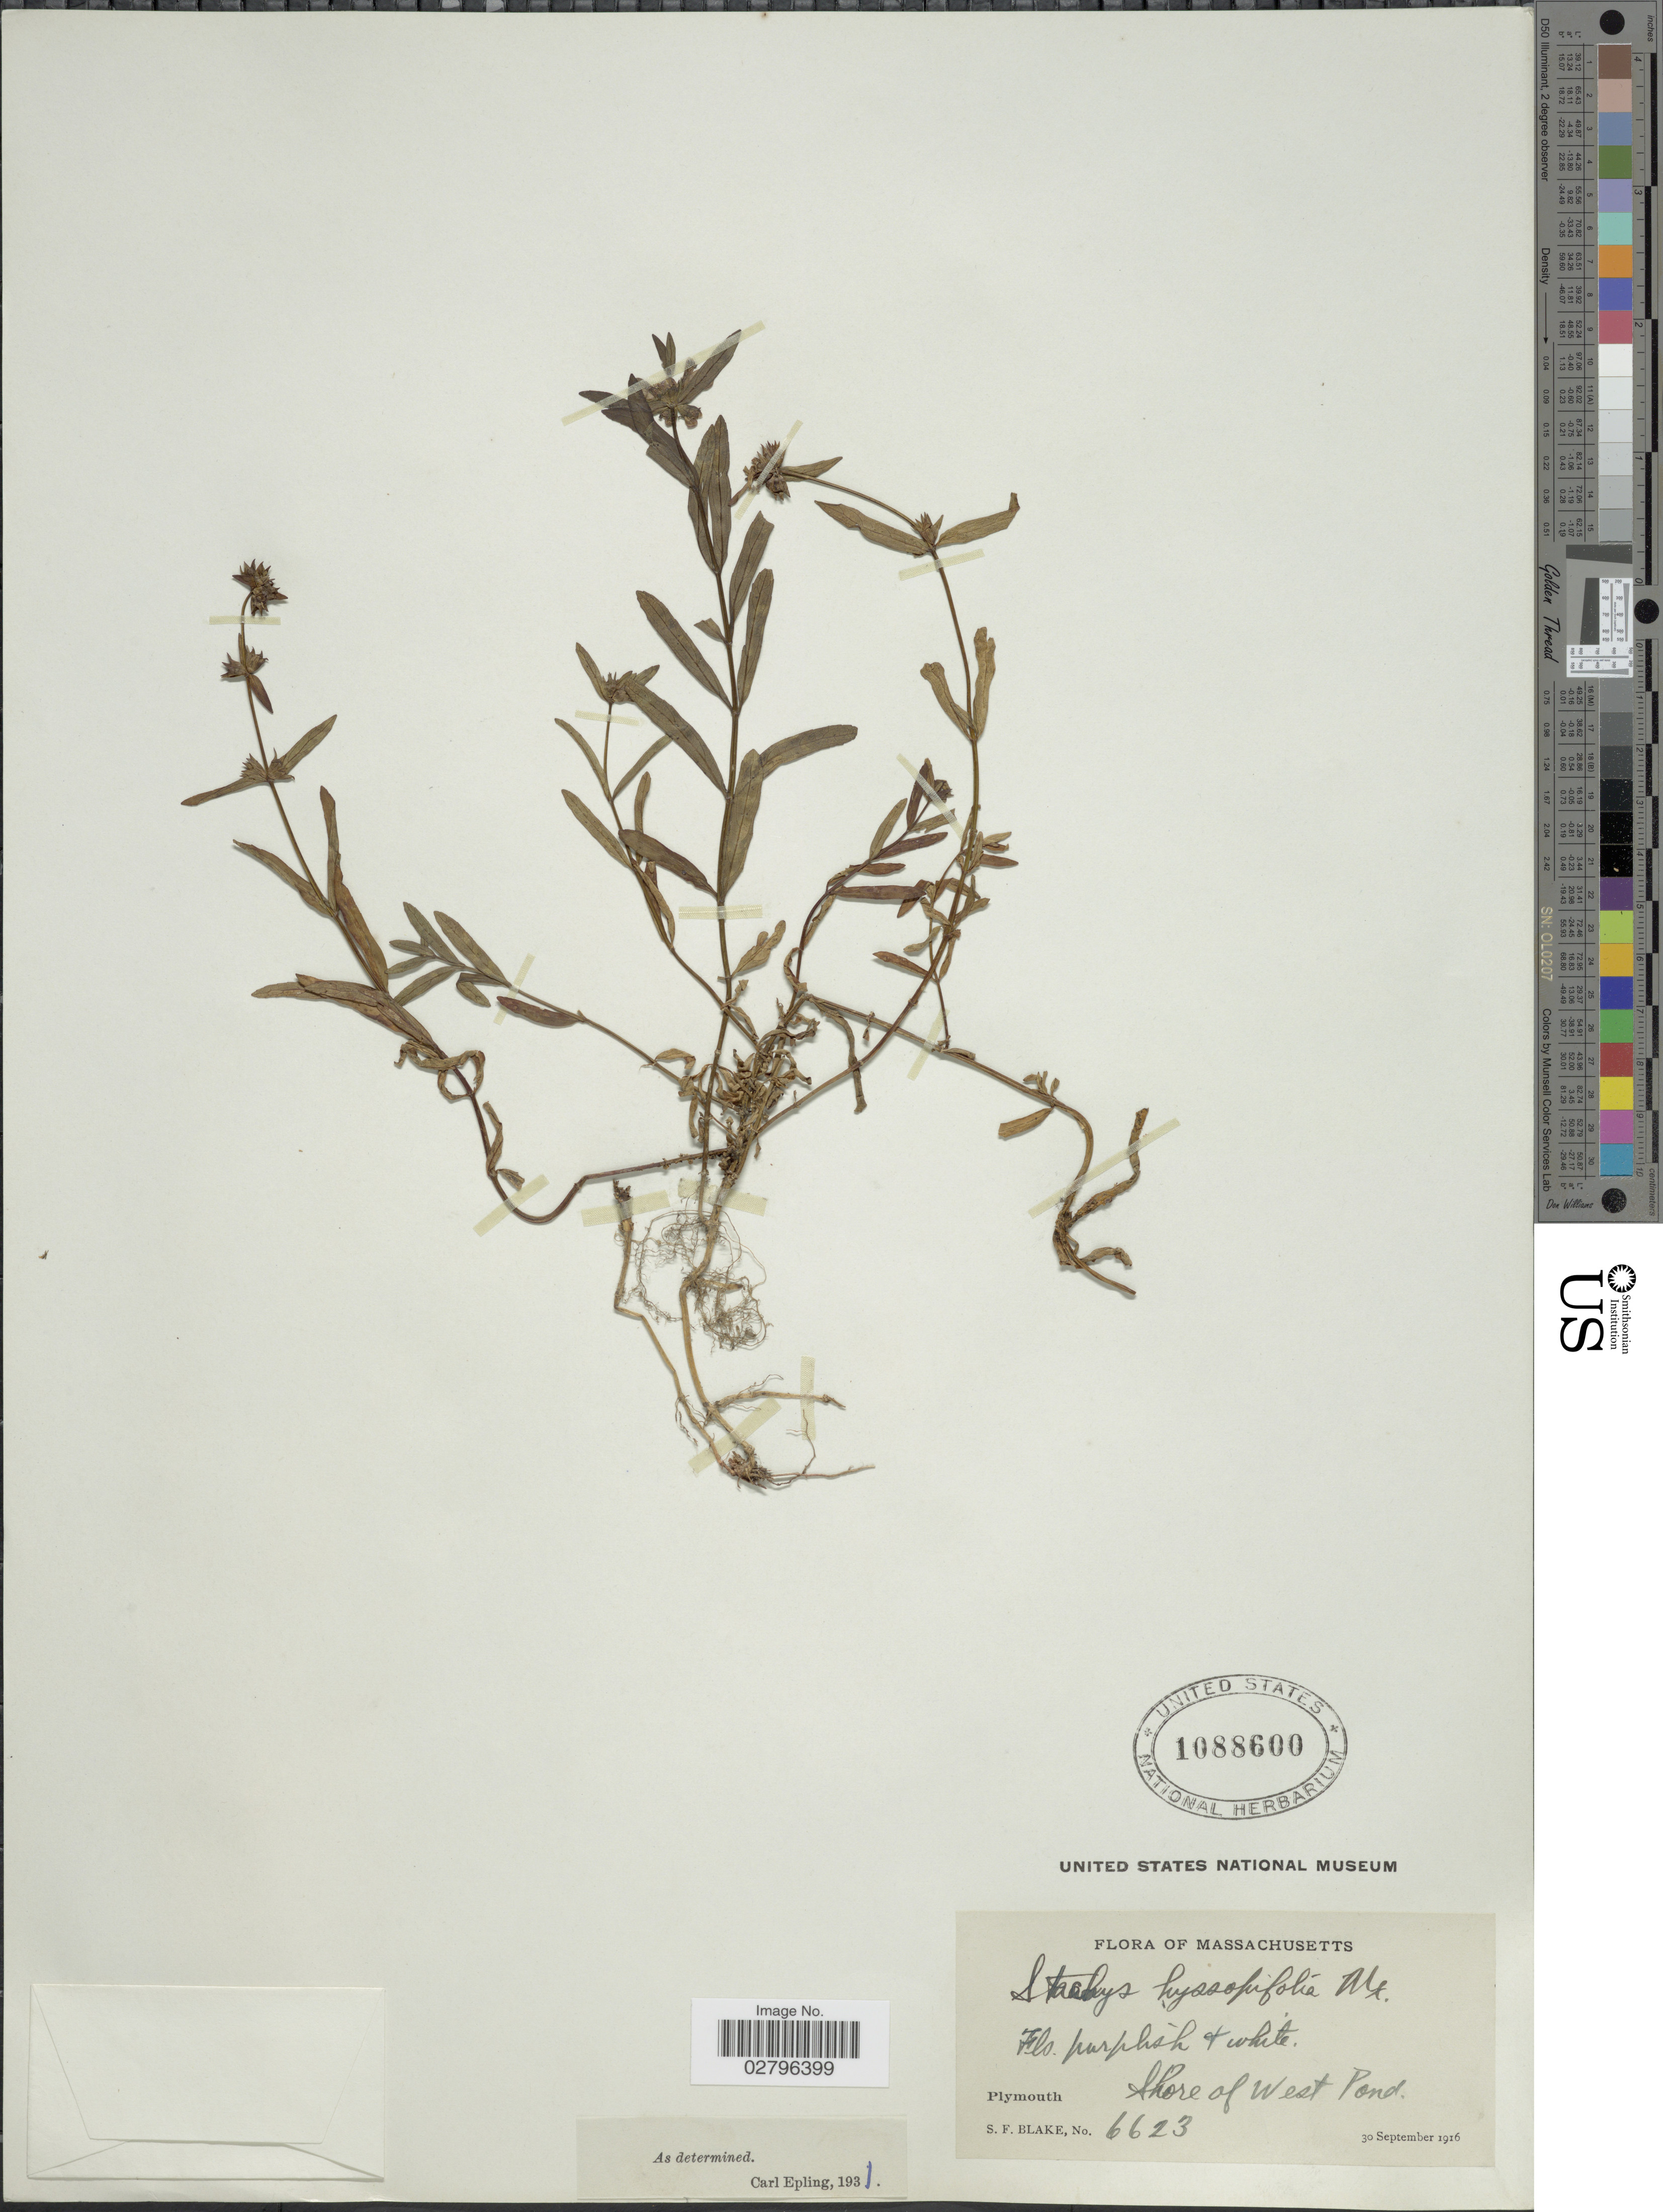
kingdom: Plantae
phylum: Tracheophyta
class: Magnoliopsida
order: Lamiales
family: Lamiaceae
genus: Stachys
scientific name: Stachys hyssopifolia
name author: Michx.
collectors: S. Blake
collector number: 6623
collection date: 1916-09-30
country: United States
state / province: Massachusetts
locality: Plymouth. Shore of West Pond.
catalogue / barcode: US 1088600